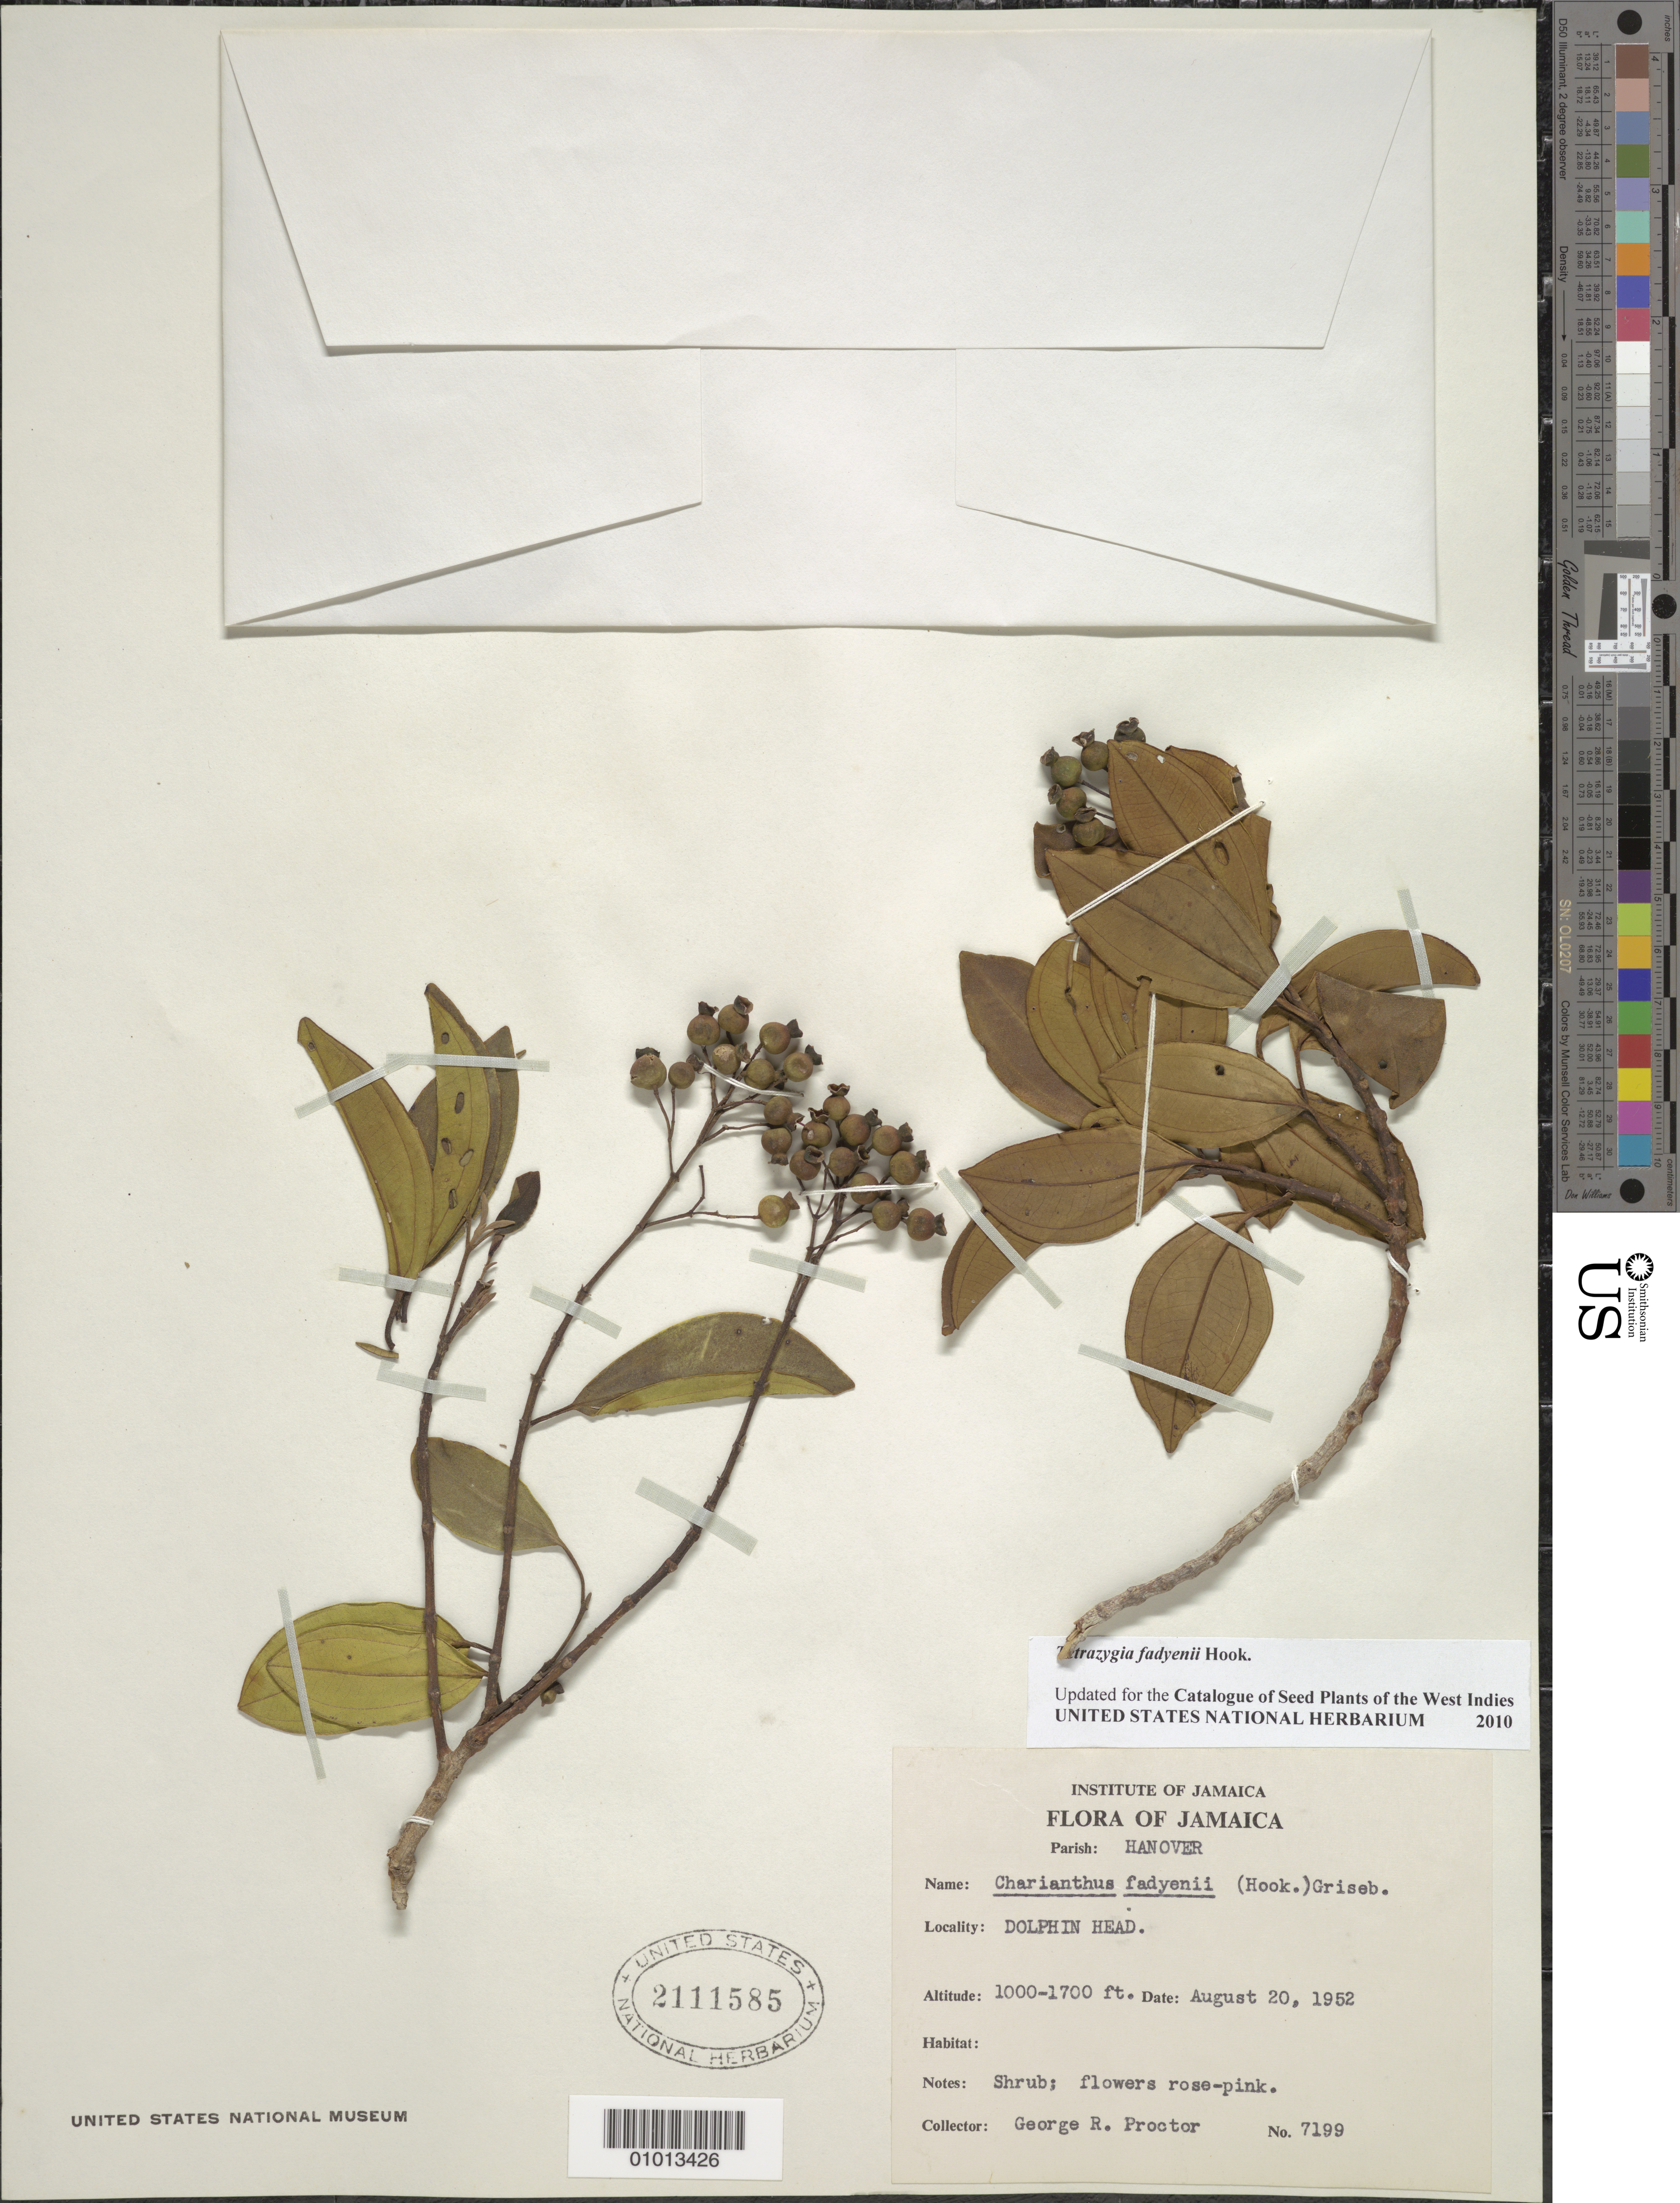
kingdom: Plantae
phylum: Tracheophyta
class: Magnoliopsida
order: Myrtales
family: Melastomataceae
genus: Tetrazygia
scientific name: Tetrazygia fadyenii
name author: Hook.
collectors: G. R. Proctor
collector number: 7199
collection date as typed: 20 Aug 1952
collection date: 1952-08-20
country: Jamaica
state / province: Hanover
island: Jamaica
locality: Dolphin Head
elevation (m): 305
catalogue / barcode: US 2111585